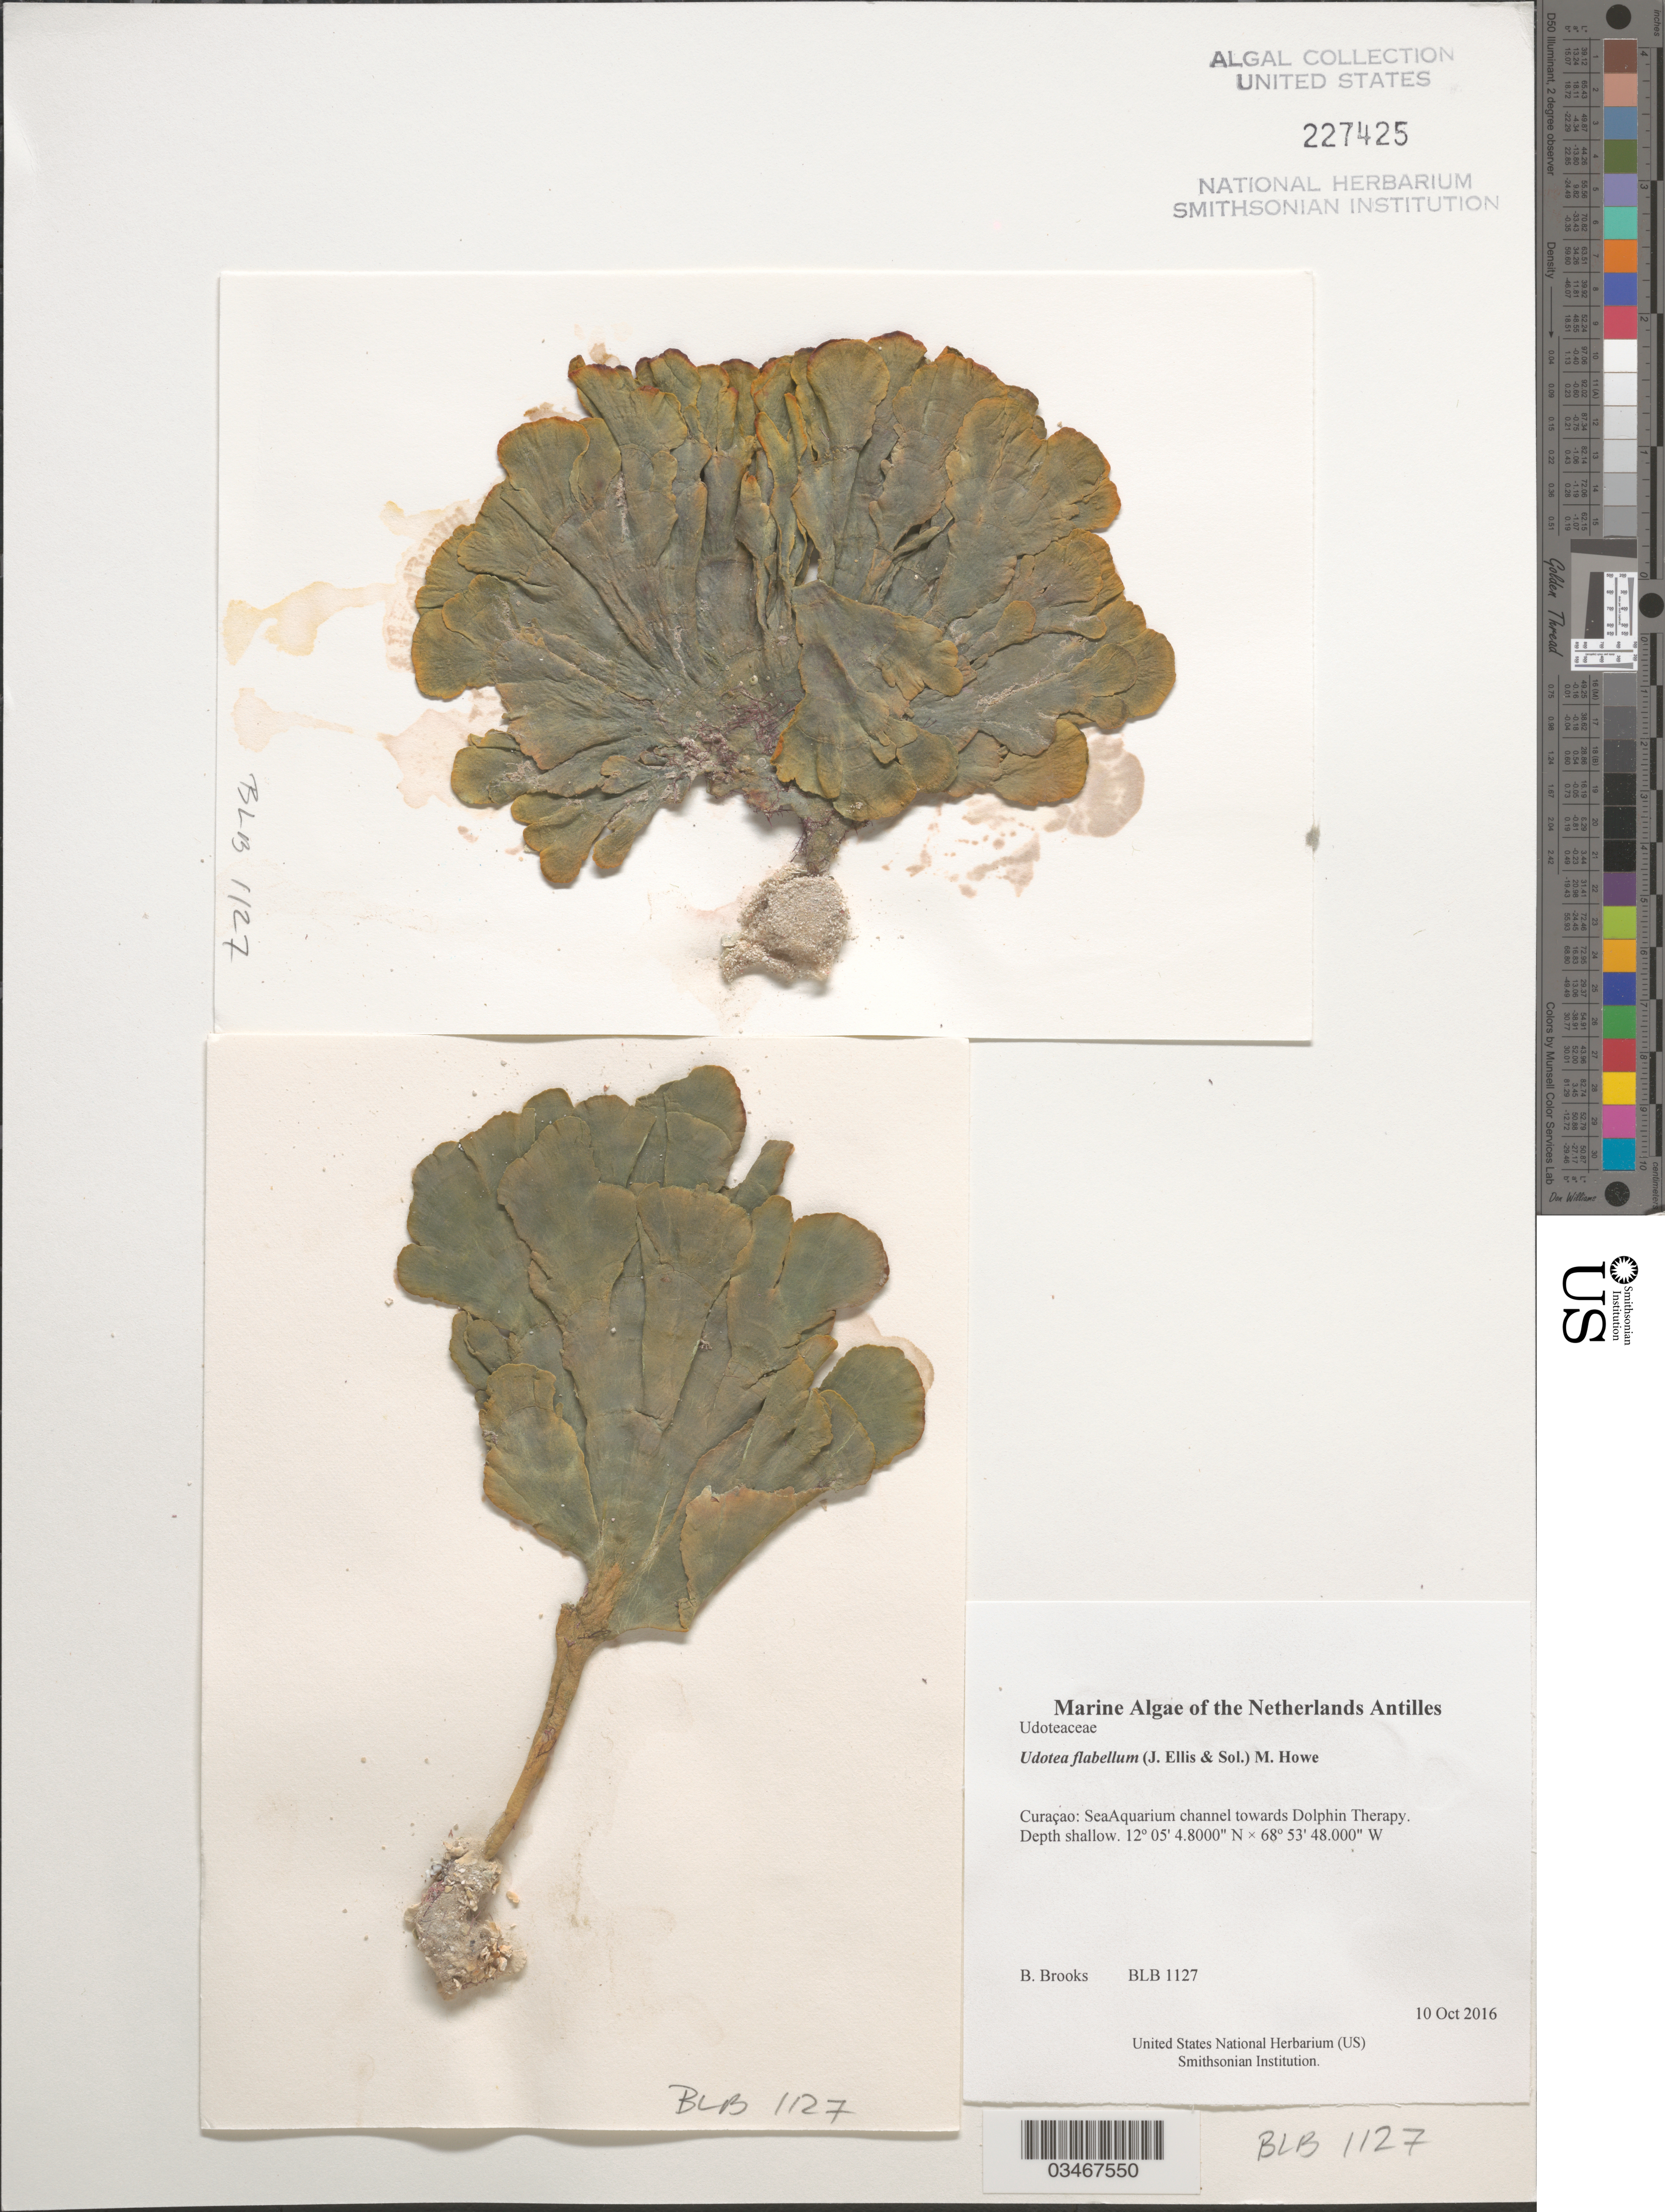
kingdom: Plantae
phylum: Chlorophyta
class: Ulvophyceae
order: Bryopsidales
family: Udoteaceae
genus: Udotea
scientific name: Udotea flabellum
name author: (J. Ellis & Sol.) M. Howe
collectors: B. Brooks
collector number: BLB 1127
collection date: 2016-10-10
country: Curaçao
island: Curaçao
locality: SeaAquarium channel towards Dolphin Therapy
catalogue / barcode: US 227425